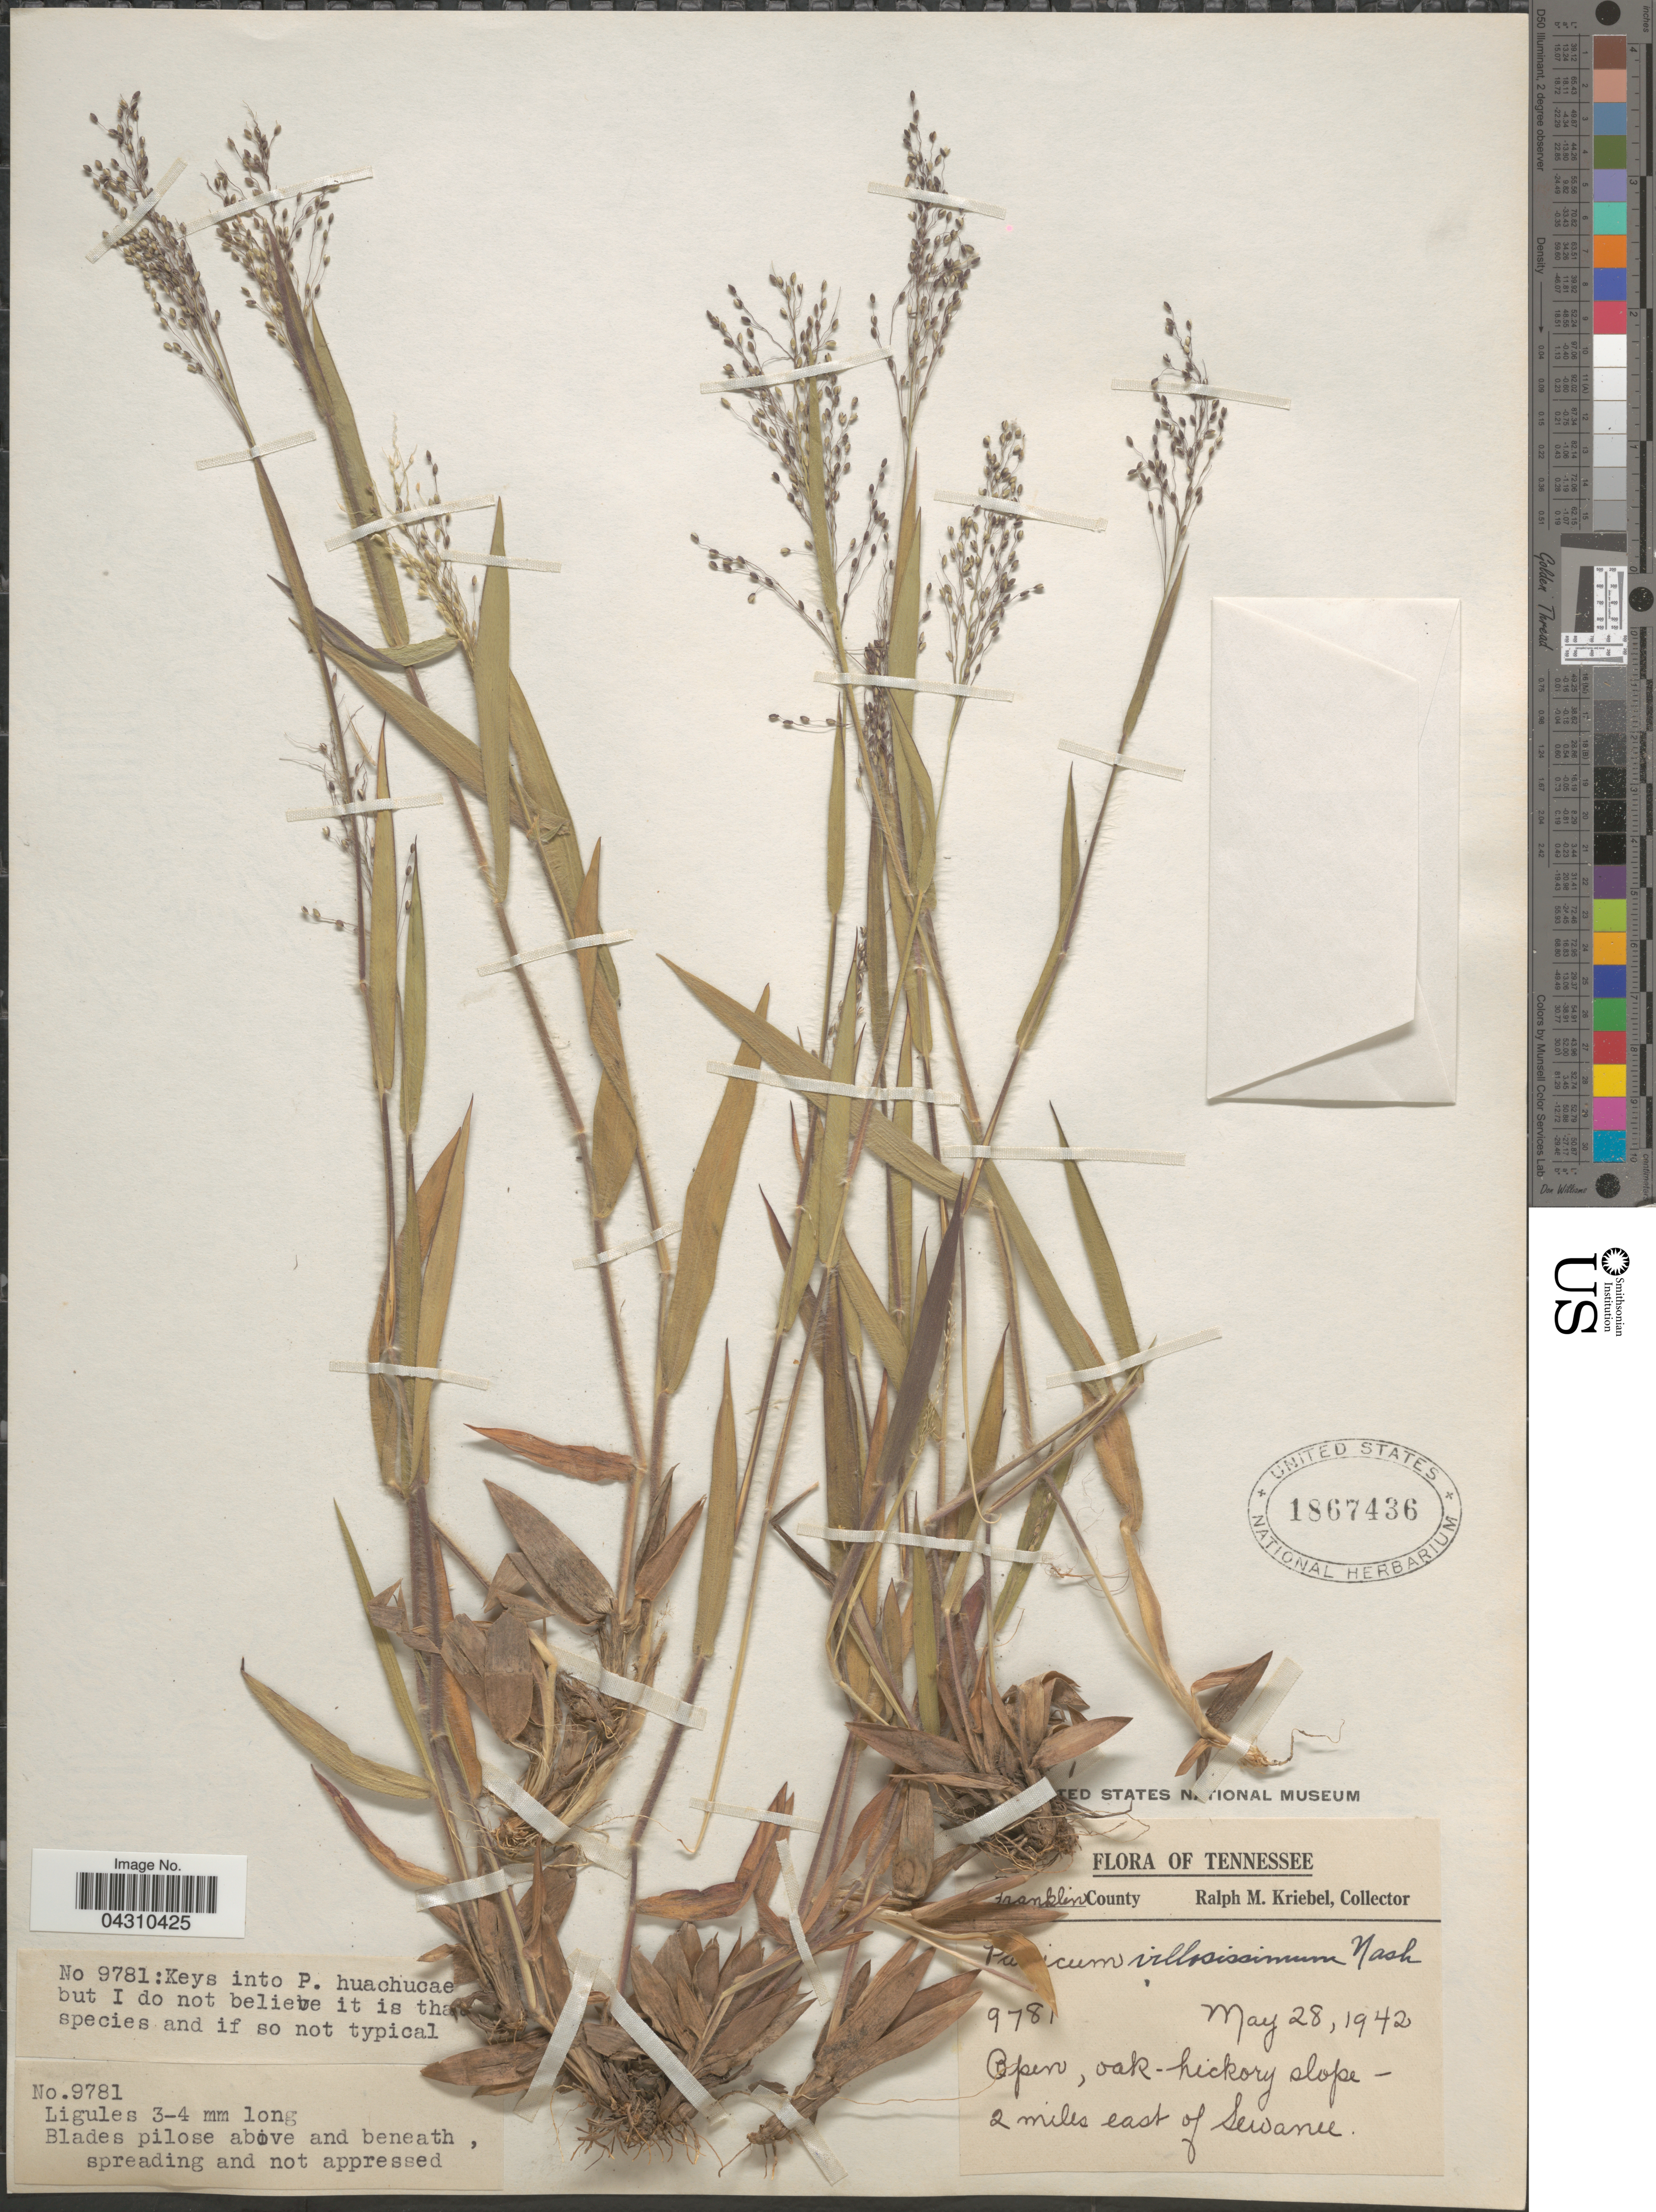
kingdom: Plantae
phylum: Tracheophyta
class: Liliopsida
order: Poales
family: Poaceae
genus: Dichanthelium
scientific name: Dichanthelium acuminatum var. acuminatum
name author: (Sw.) Gould & C.A. Clark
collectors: R. M. Kriebel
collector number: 9781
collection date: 1942-05-28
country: United States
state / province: Tennessee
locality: Franklin County. Open, oak-hickory slope- 2 miles east of Sewanee.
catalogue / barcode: US 1867436